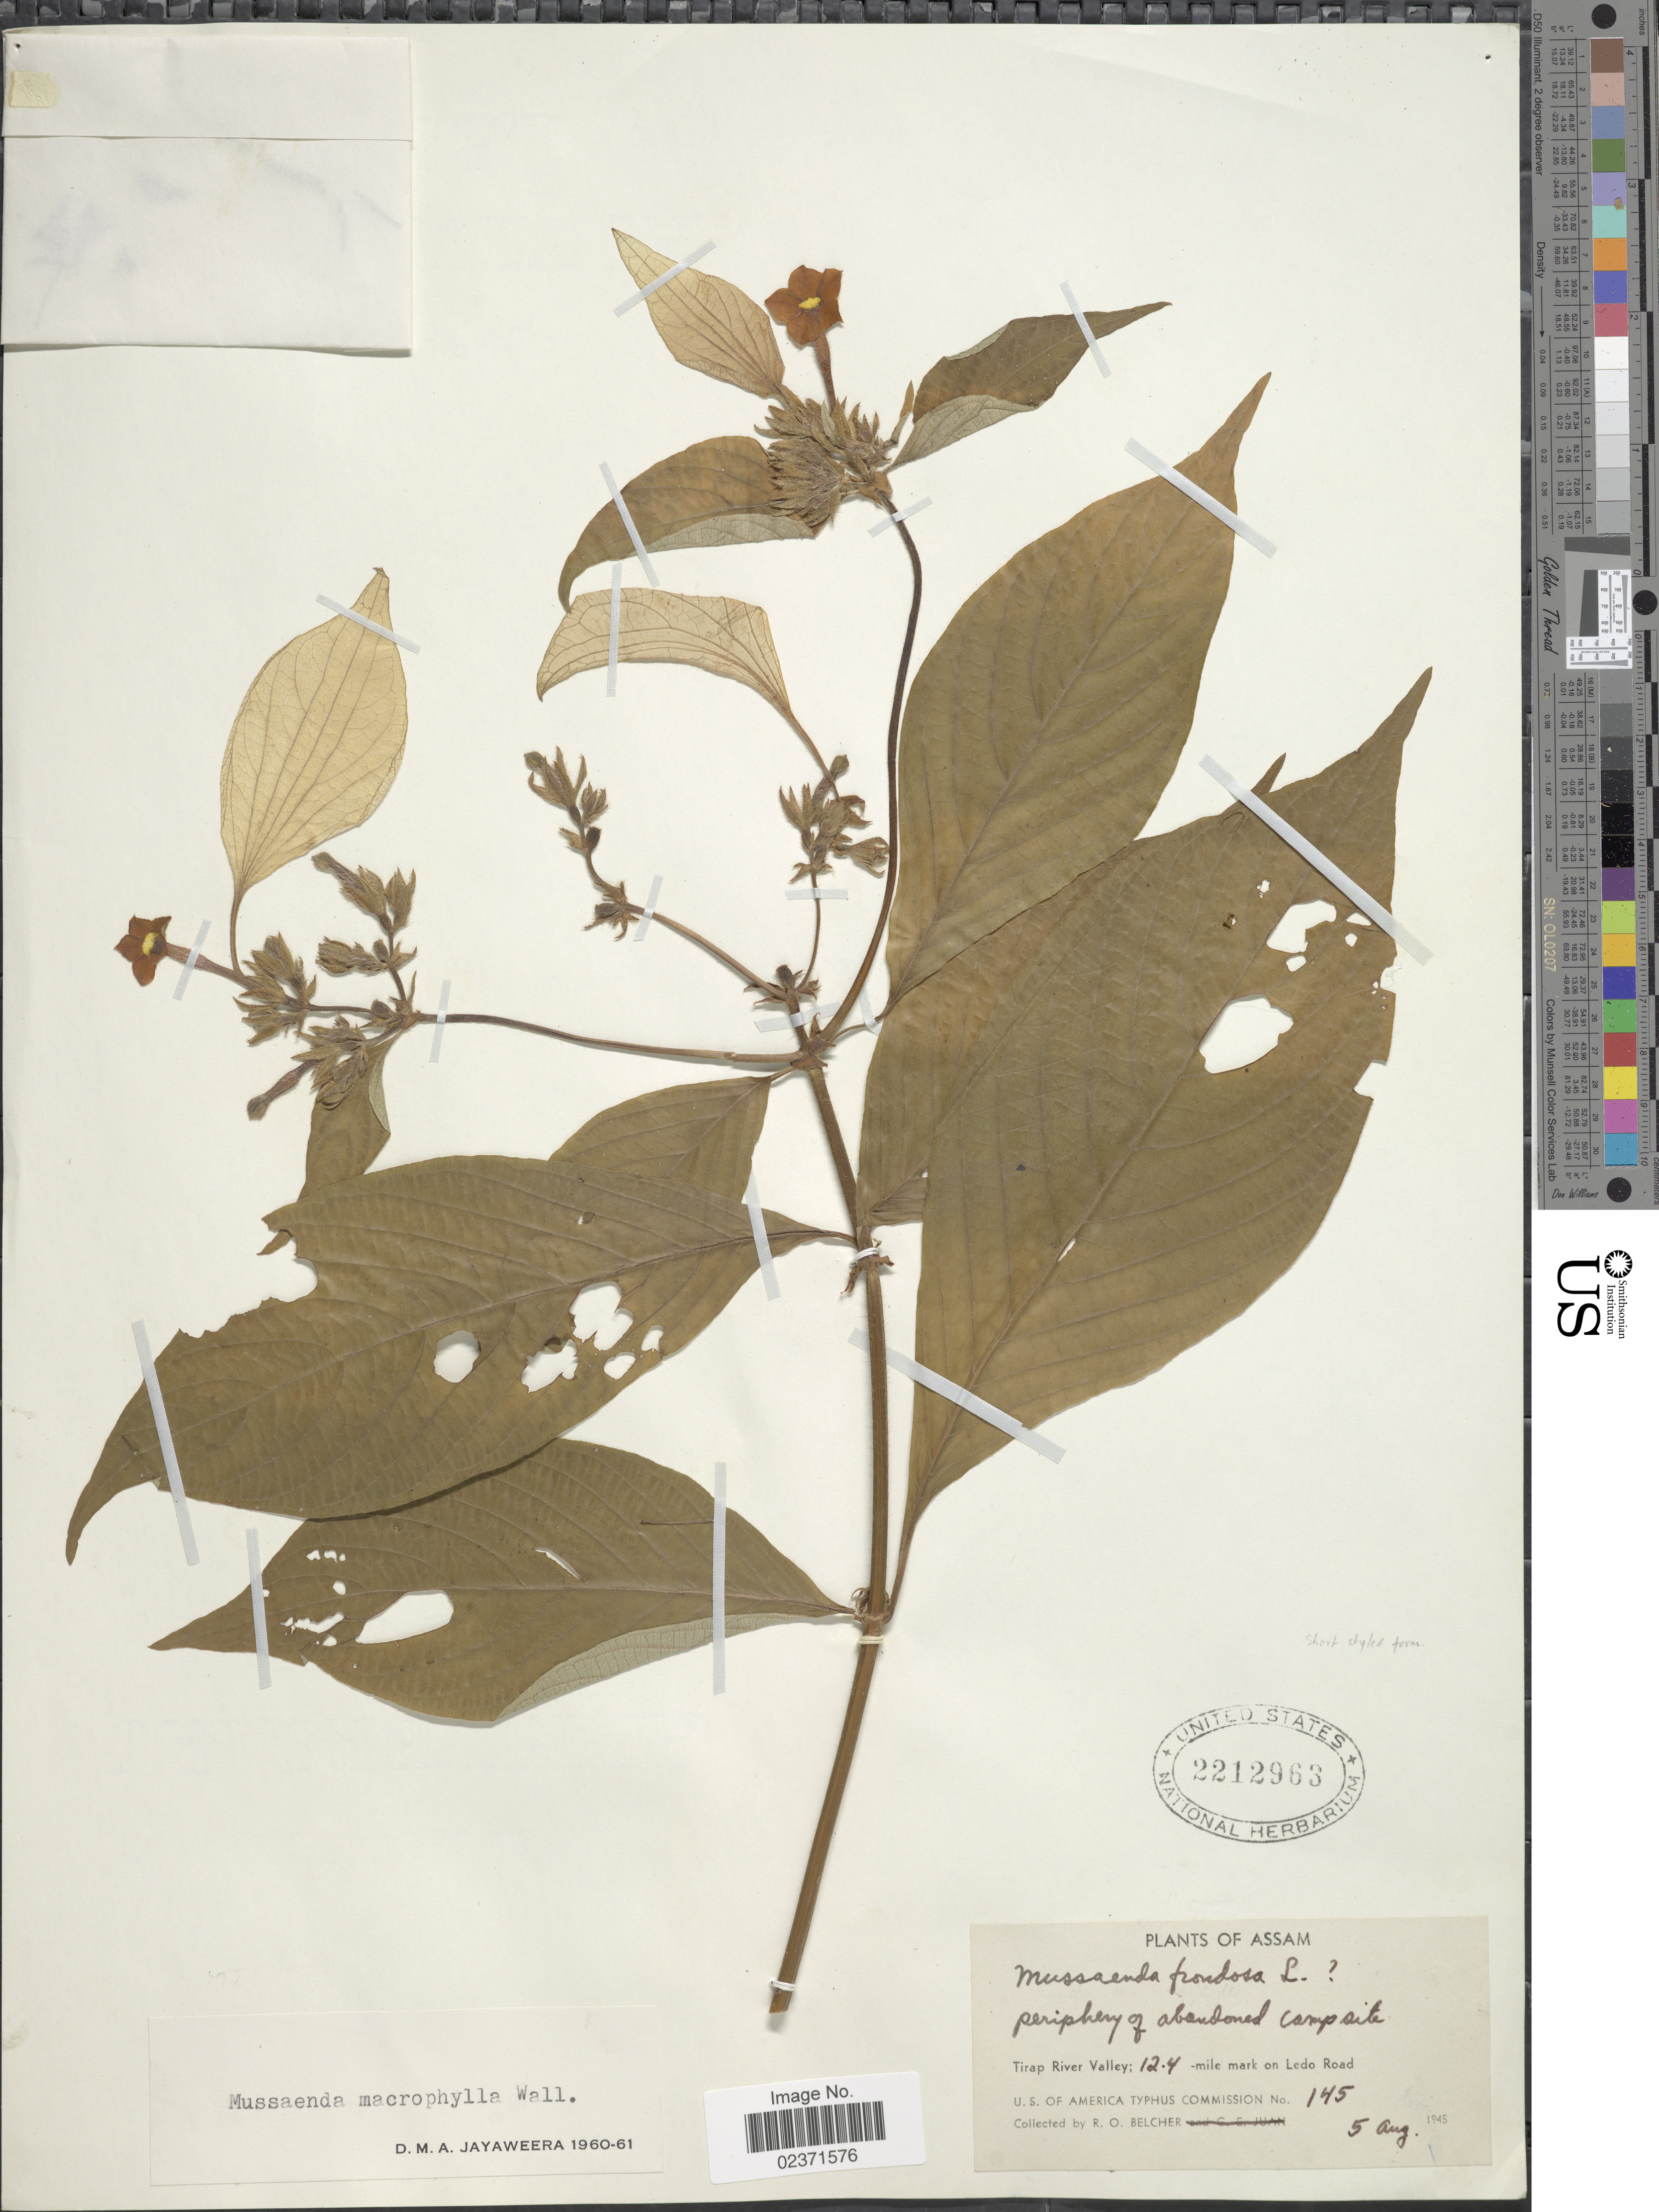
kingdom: Plantae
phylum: Tracheophyta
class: Magnoliopsida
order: Gentianales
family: Rubiaceae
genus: Mussaenda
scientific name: Mussaenda macrophylla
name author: Wall.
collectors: R. Belcher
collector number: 145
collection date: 1945-08-05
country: India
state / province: Assam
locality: Tirap River Valley; 12.4 - mile mark on Ledo Road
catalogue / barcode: US 2212963